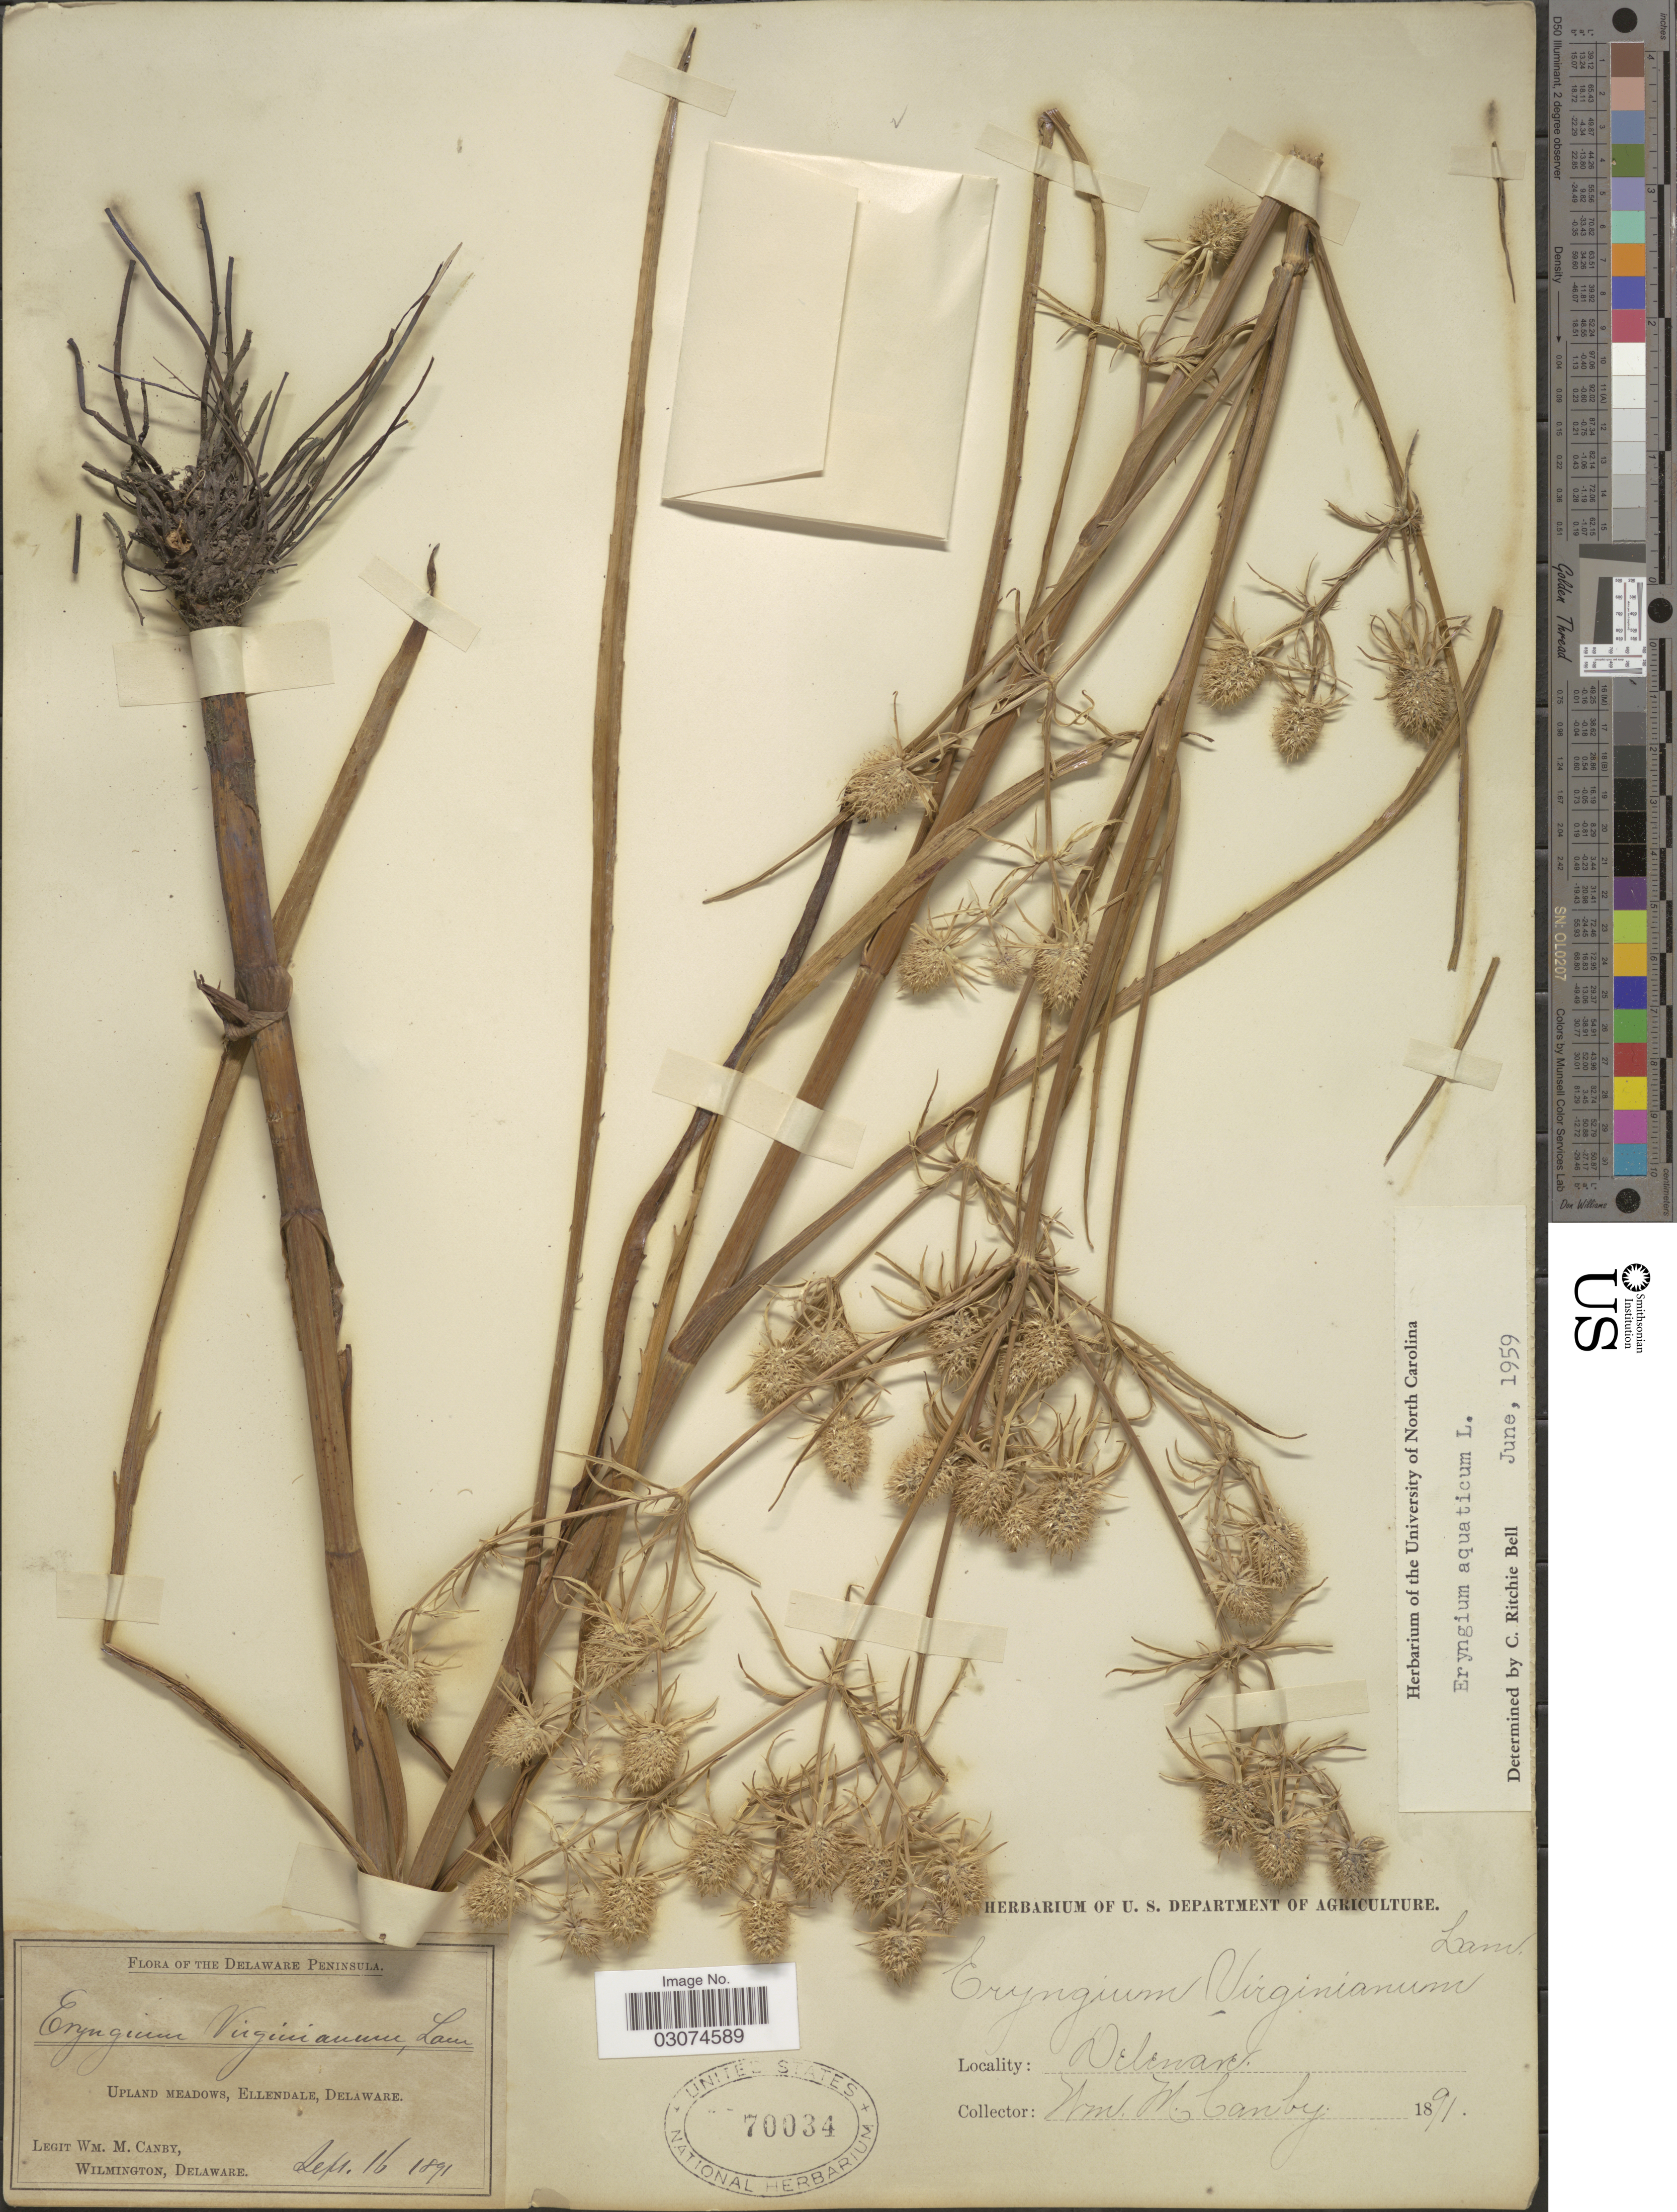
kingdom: Plantae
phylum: Tracheophyta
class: Magnoliopsida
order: Apiales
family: Apiaceae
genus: Eryngium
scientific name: Eryngium aquaticum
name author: L.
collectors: W. M. Canby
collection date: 1891-09-16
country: United States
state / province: Delaware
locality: The Delaware Peninsula. Upland Meadows, Ellendale.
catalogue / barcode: US 70034